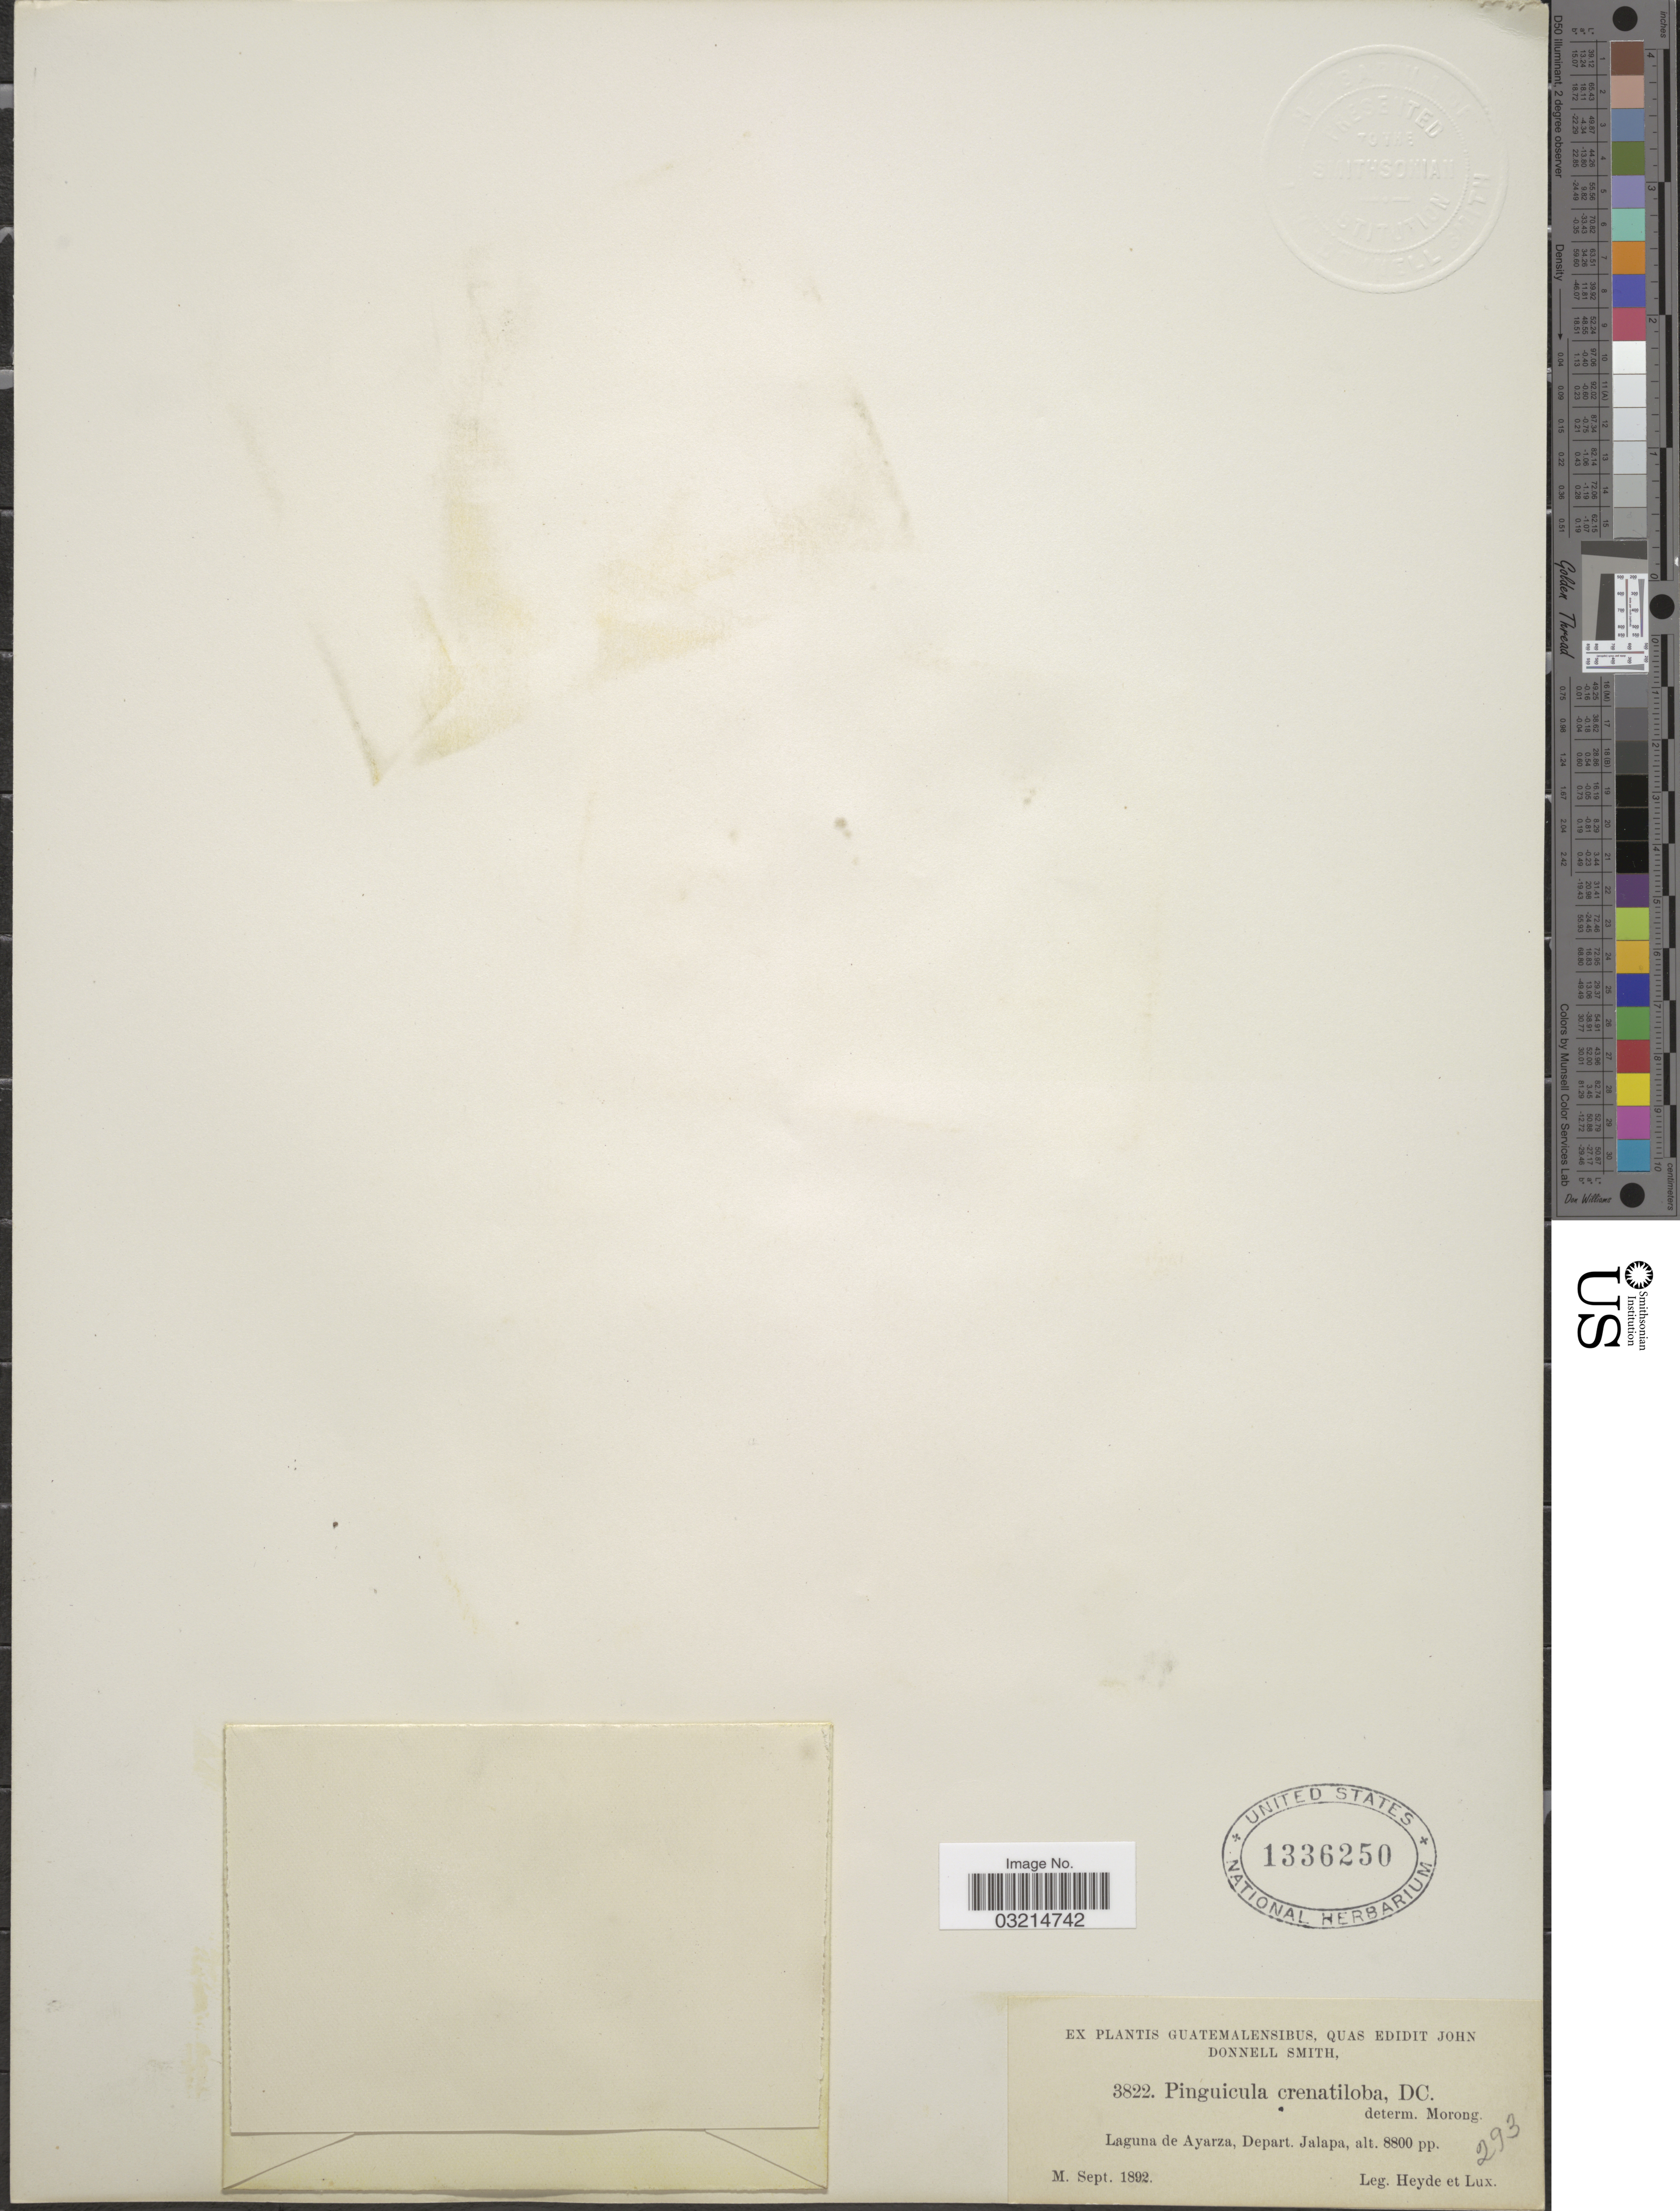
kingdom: Plantae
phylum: Tracheophyta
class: Magnoliopsida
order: Lamiales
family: Lentibulariaceae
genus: Pinguicula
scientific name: Pinguicula crenatiloba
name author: A. DC.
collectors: Heyde & Lux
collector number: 3822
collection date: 1892-09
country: Guatemala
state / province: Jalapa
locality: Laguna de Ayarza, Depart. Jalapa.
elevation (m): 2682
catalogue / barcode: US 1336250